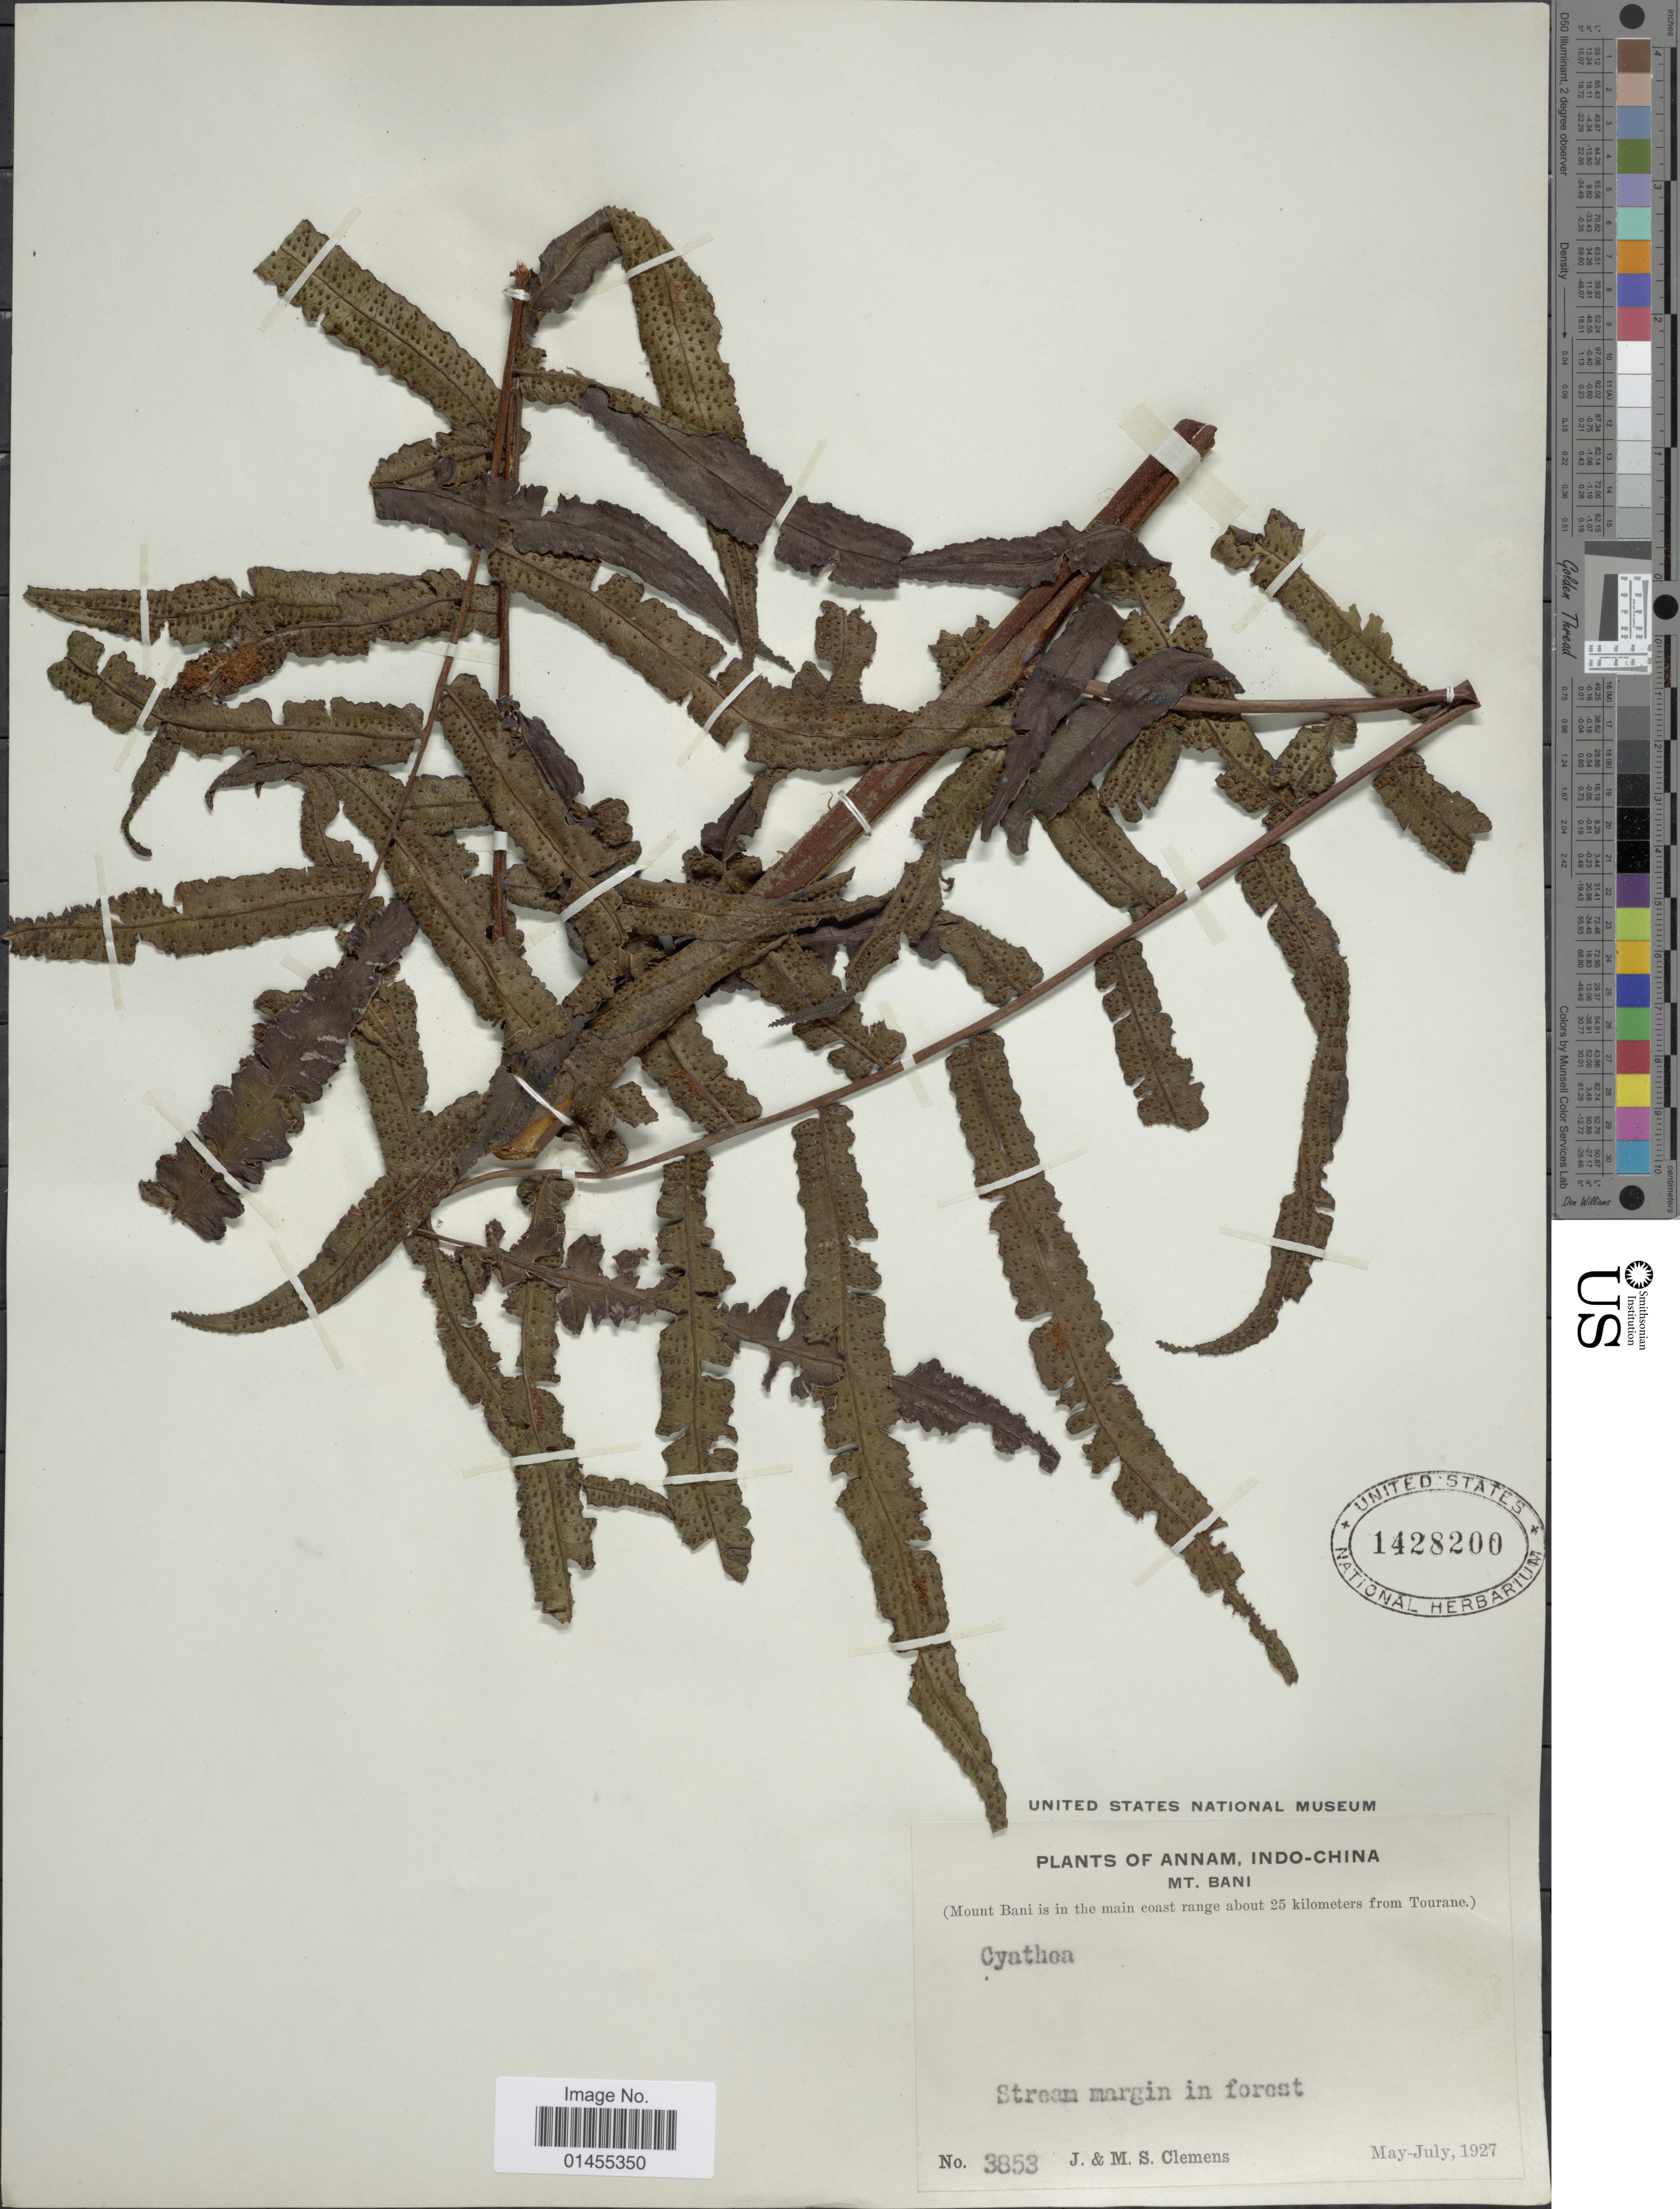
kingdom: Plantae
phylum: Tracheophyta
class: Polypodiopsida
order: Cyatheales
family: Cyatheaceae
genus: Alsophila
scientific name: Alsophila podophylla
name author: Hook.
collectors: J. Clemens & M. S. Clemens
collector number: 3853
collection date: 1927-05/1927-07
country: Vietnam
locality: Annam, Indo-China. Mt. Bani (Mount Bani is in the main coast range about 25 kilometers from Tourane.)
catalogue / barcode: US 1428200